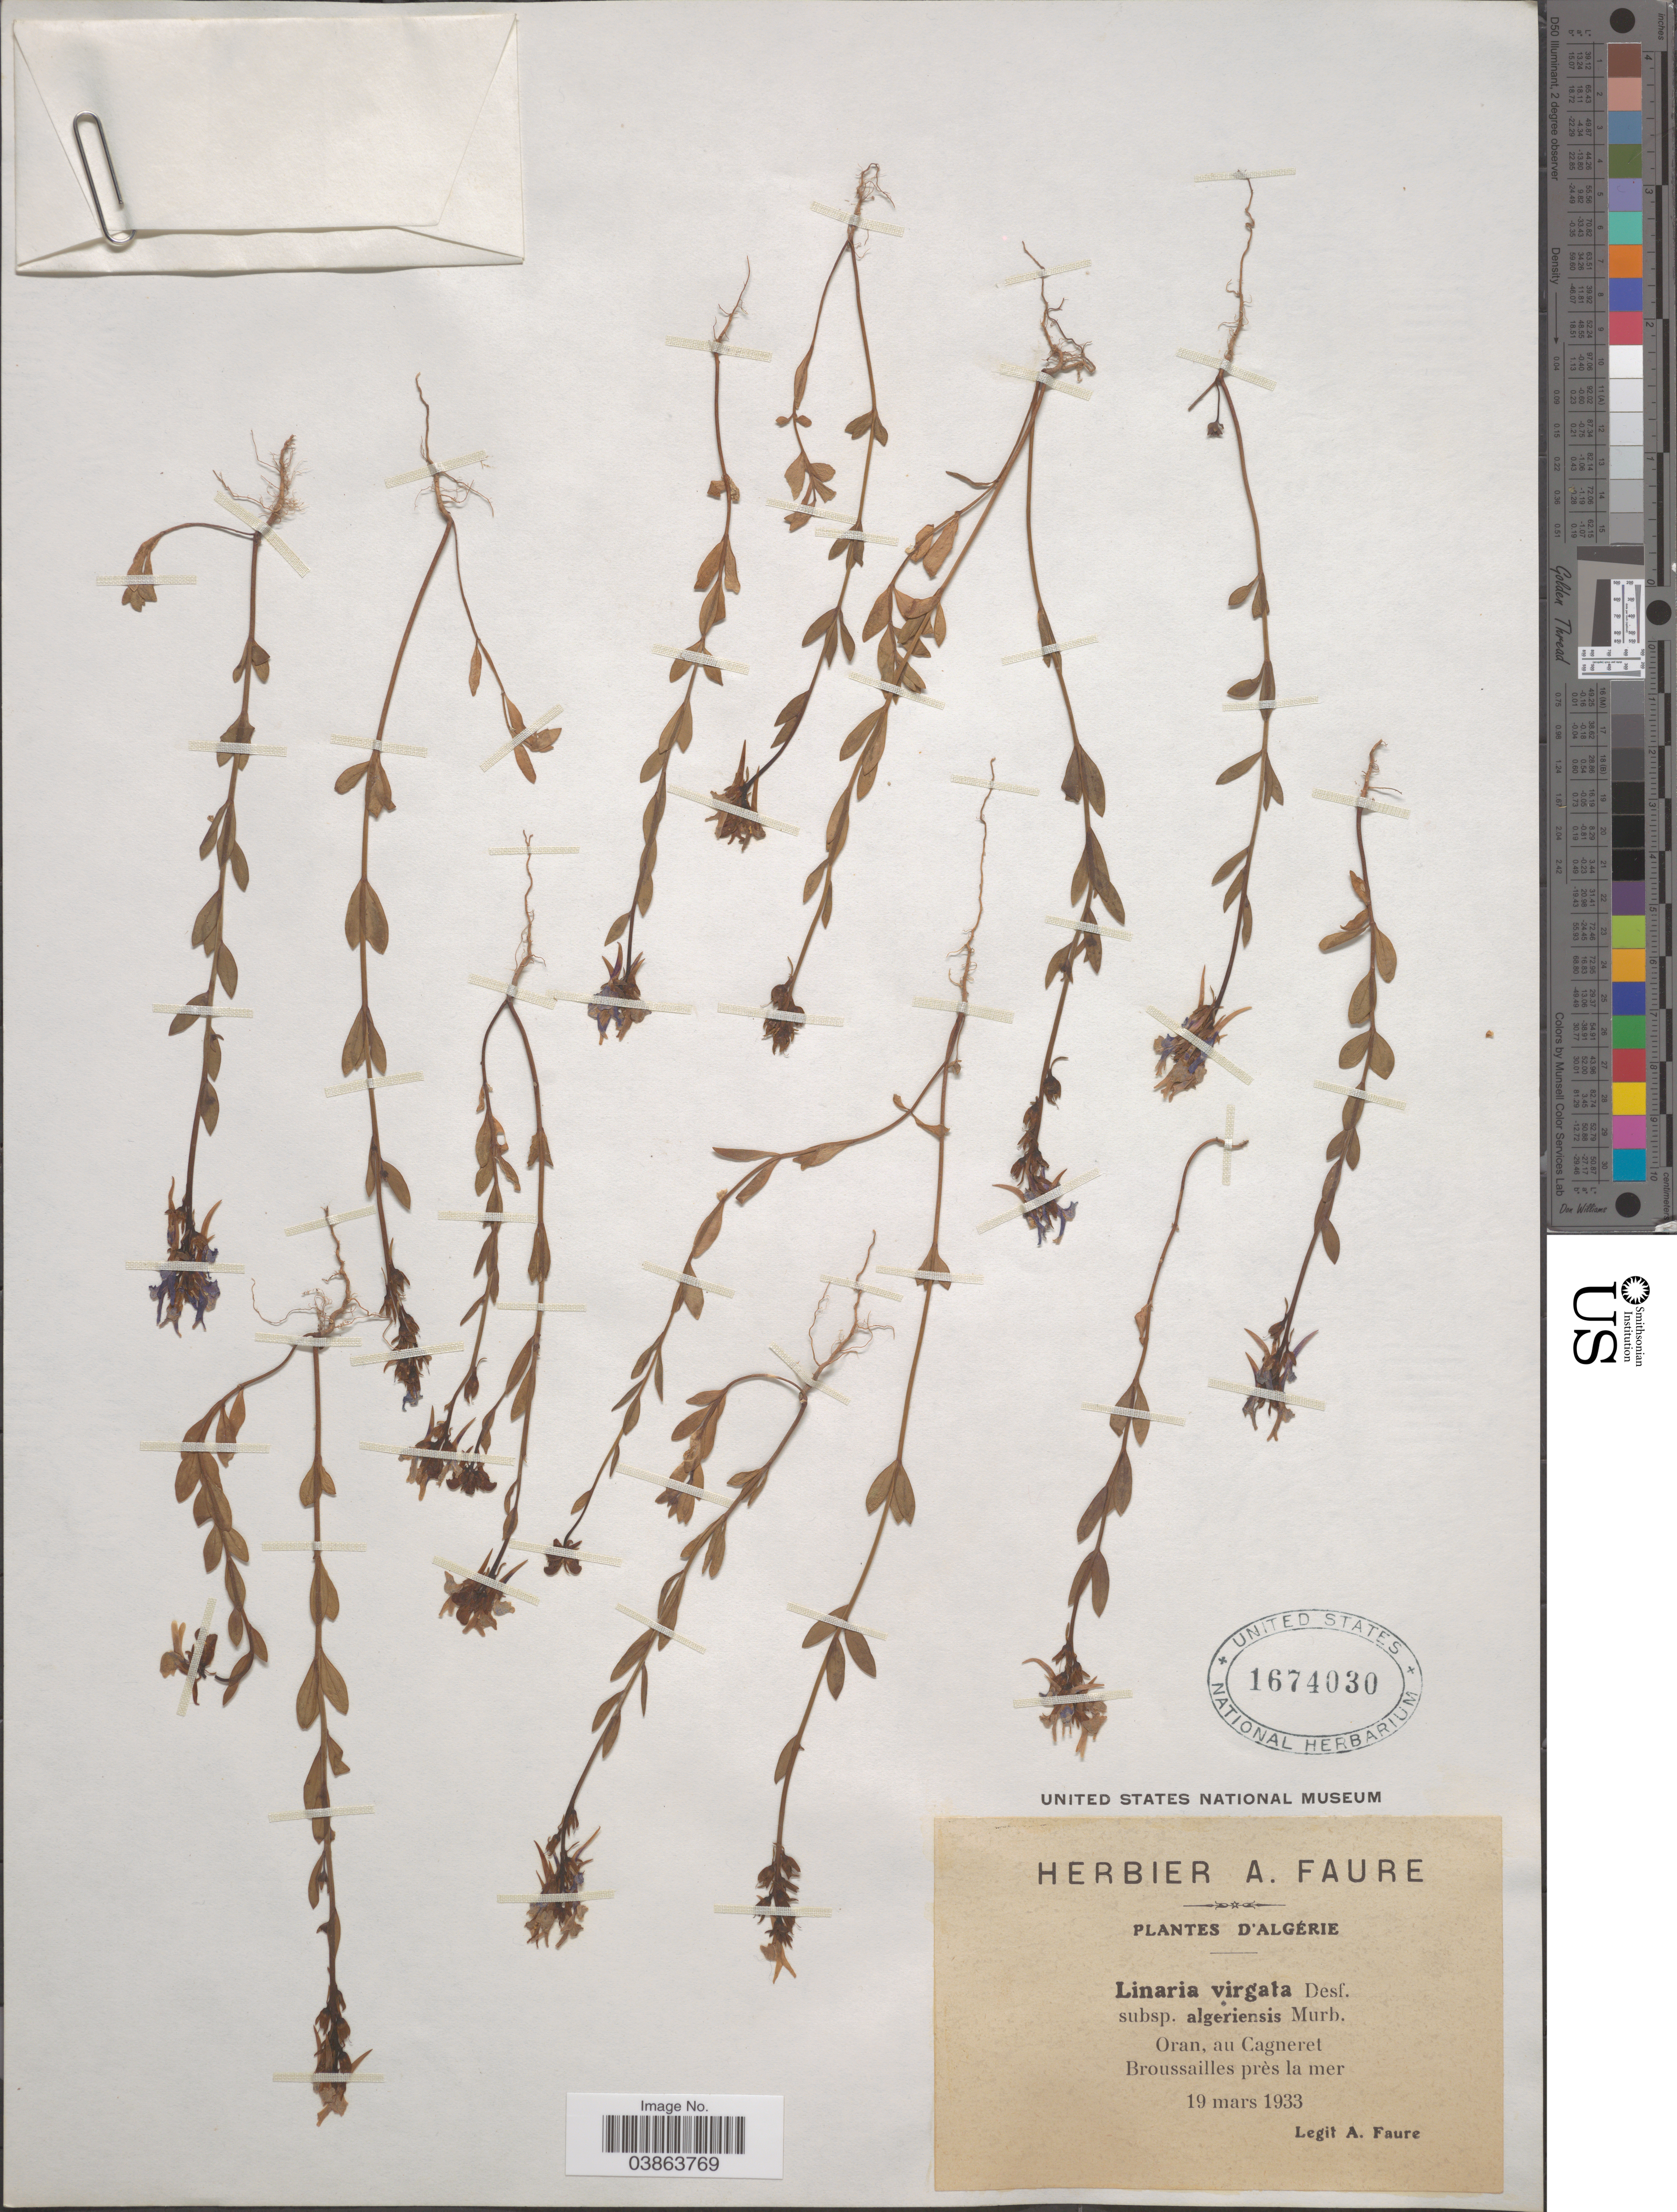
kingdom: Plantae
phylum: Tracheophyta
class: Magnoliopsida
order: Lamiales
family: Plantaginaceae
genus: Linaria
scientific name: Linaria virgata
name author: Desf.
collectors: A. Faure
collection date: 1933-03-19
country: Algeria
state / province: Oran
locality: Au Cagneret Broussailles près la mer.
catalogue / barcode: US 1674030